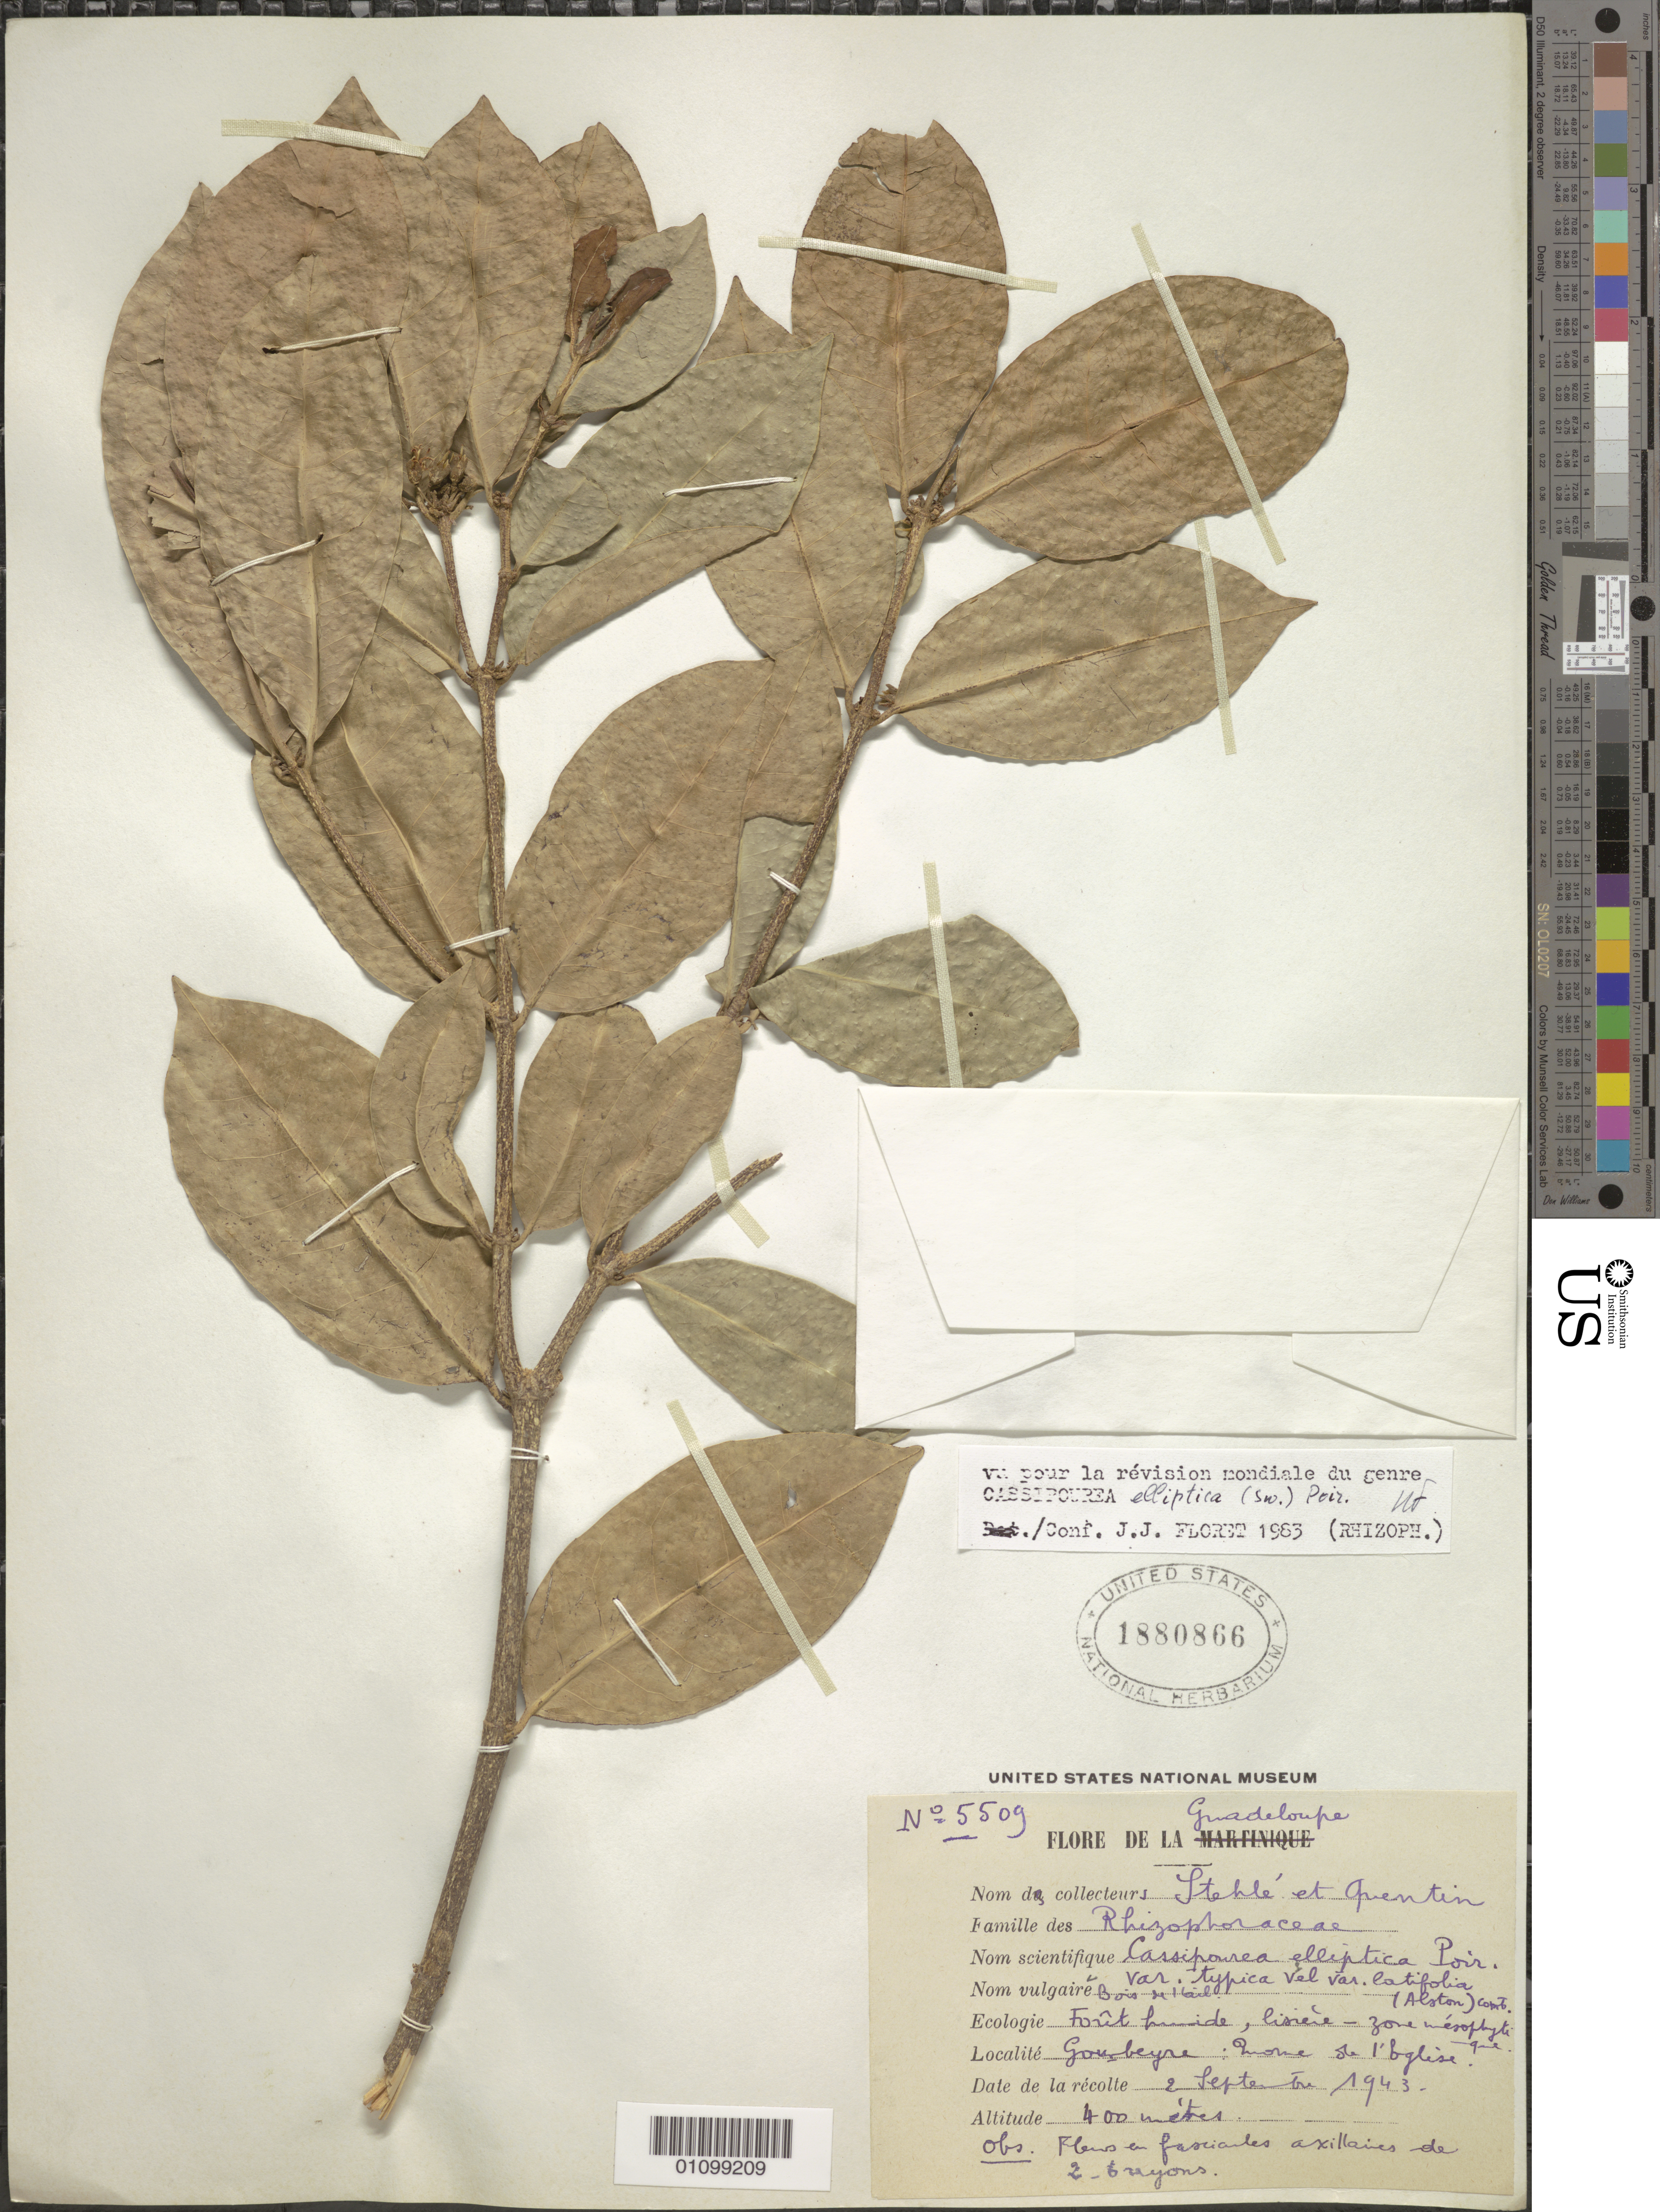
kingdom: Plantae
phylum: Tracheophyta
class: Magnoliopsida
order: Malpighiales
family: Rhizophoraceae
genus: Cassipourea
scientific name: Cassipourea elliptica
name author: (Sw.) Poir.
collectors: H. Stehlé & R. Quentin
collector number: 5509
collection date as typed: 02 Sep 1943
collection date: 1943-09-02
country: Guadeloupe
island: Basse Terre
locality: Fout humide, lisiere-zone mesophyte-que. Gourbyre. Puome de l'oglise.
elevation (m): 400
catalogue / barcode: US 1880866